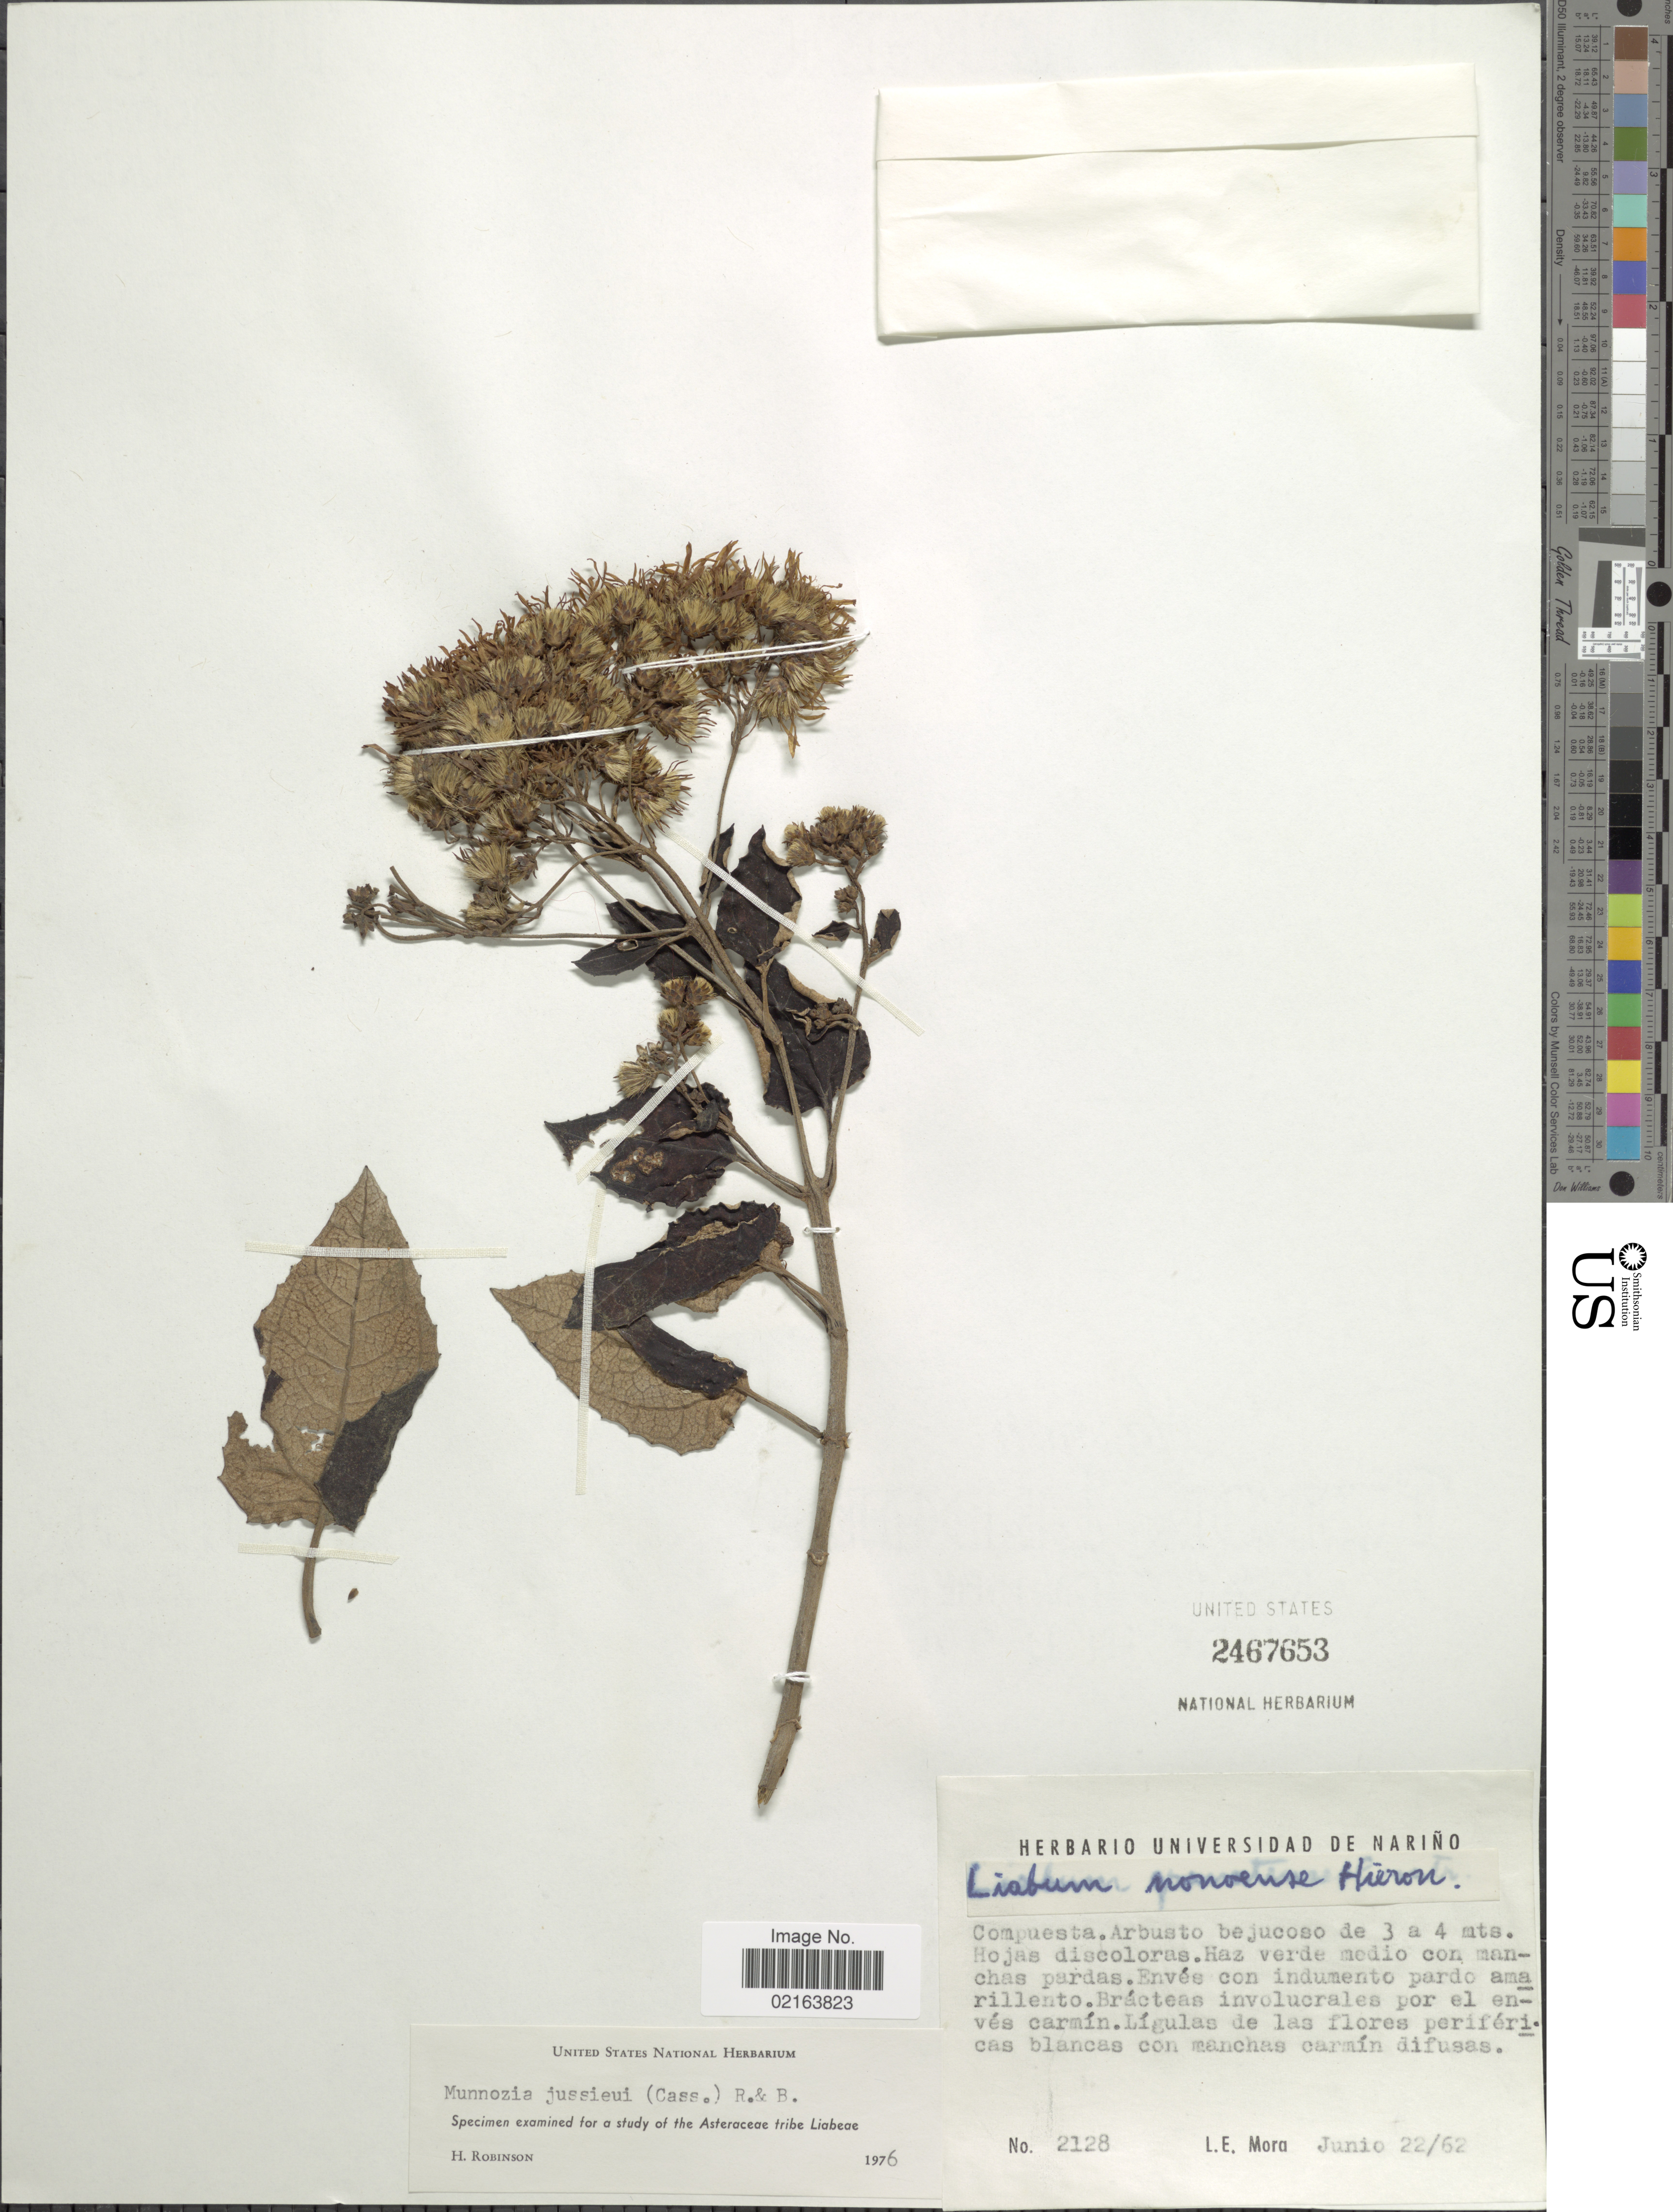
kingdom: Plantae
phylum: Tracheophyta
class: Magnoliopsida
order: Asterales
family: Asteraceae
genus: Munnozia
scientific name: Munnozia jussieui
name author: (Cass.) H. Rob. & Brettell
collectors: L. Mora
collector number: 2128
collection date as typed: Transcribed d/m/y: 22/6/62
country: Colombia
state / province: Risaralda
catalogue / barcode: US 2467653